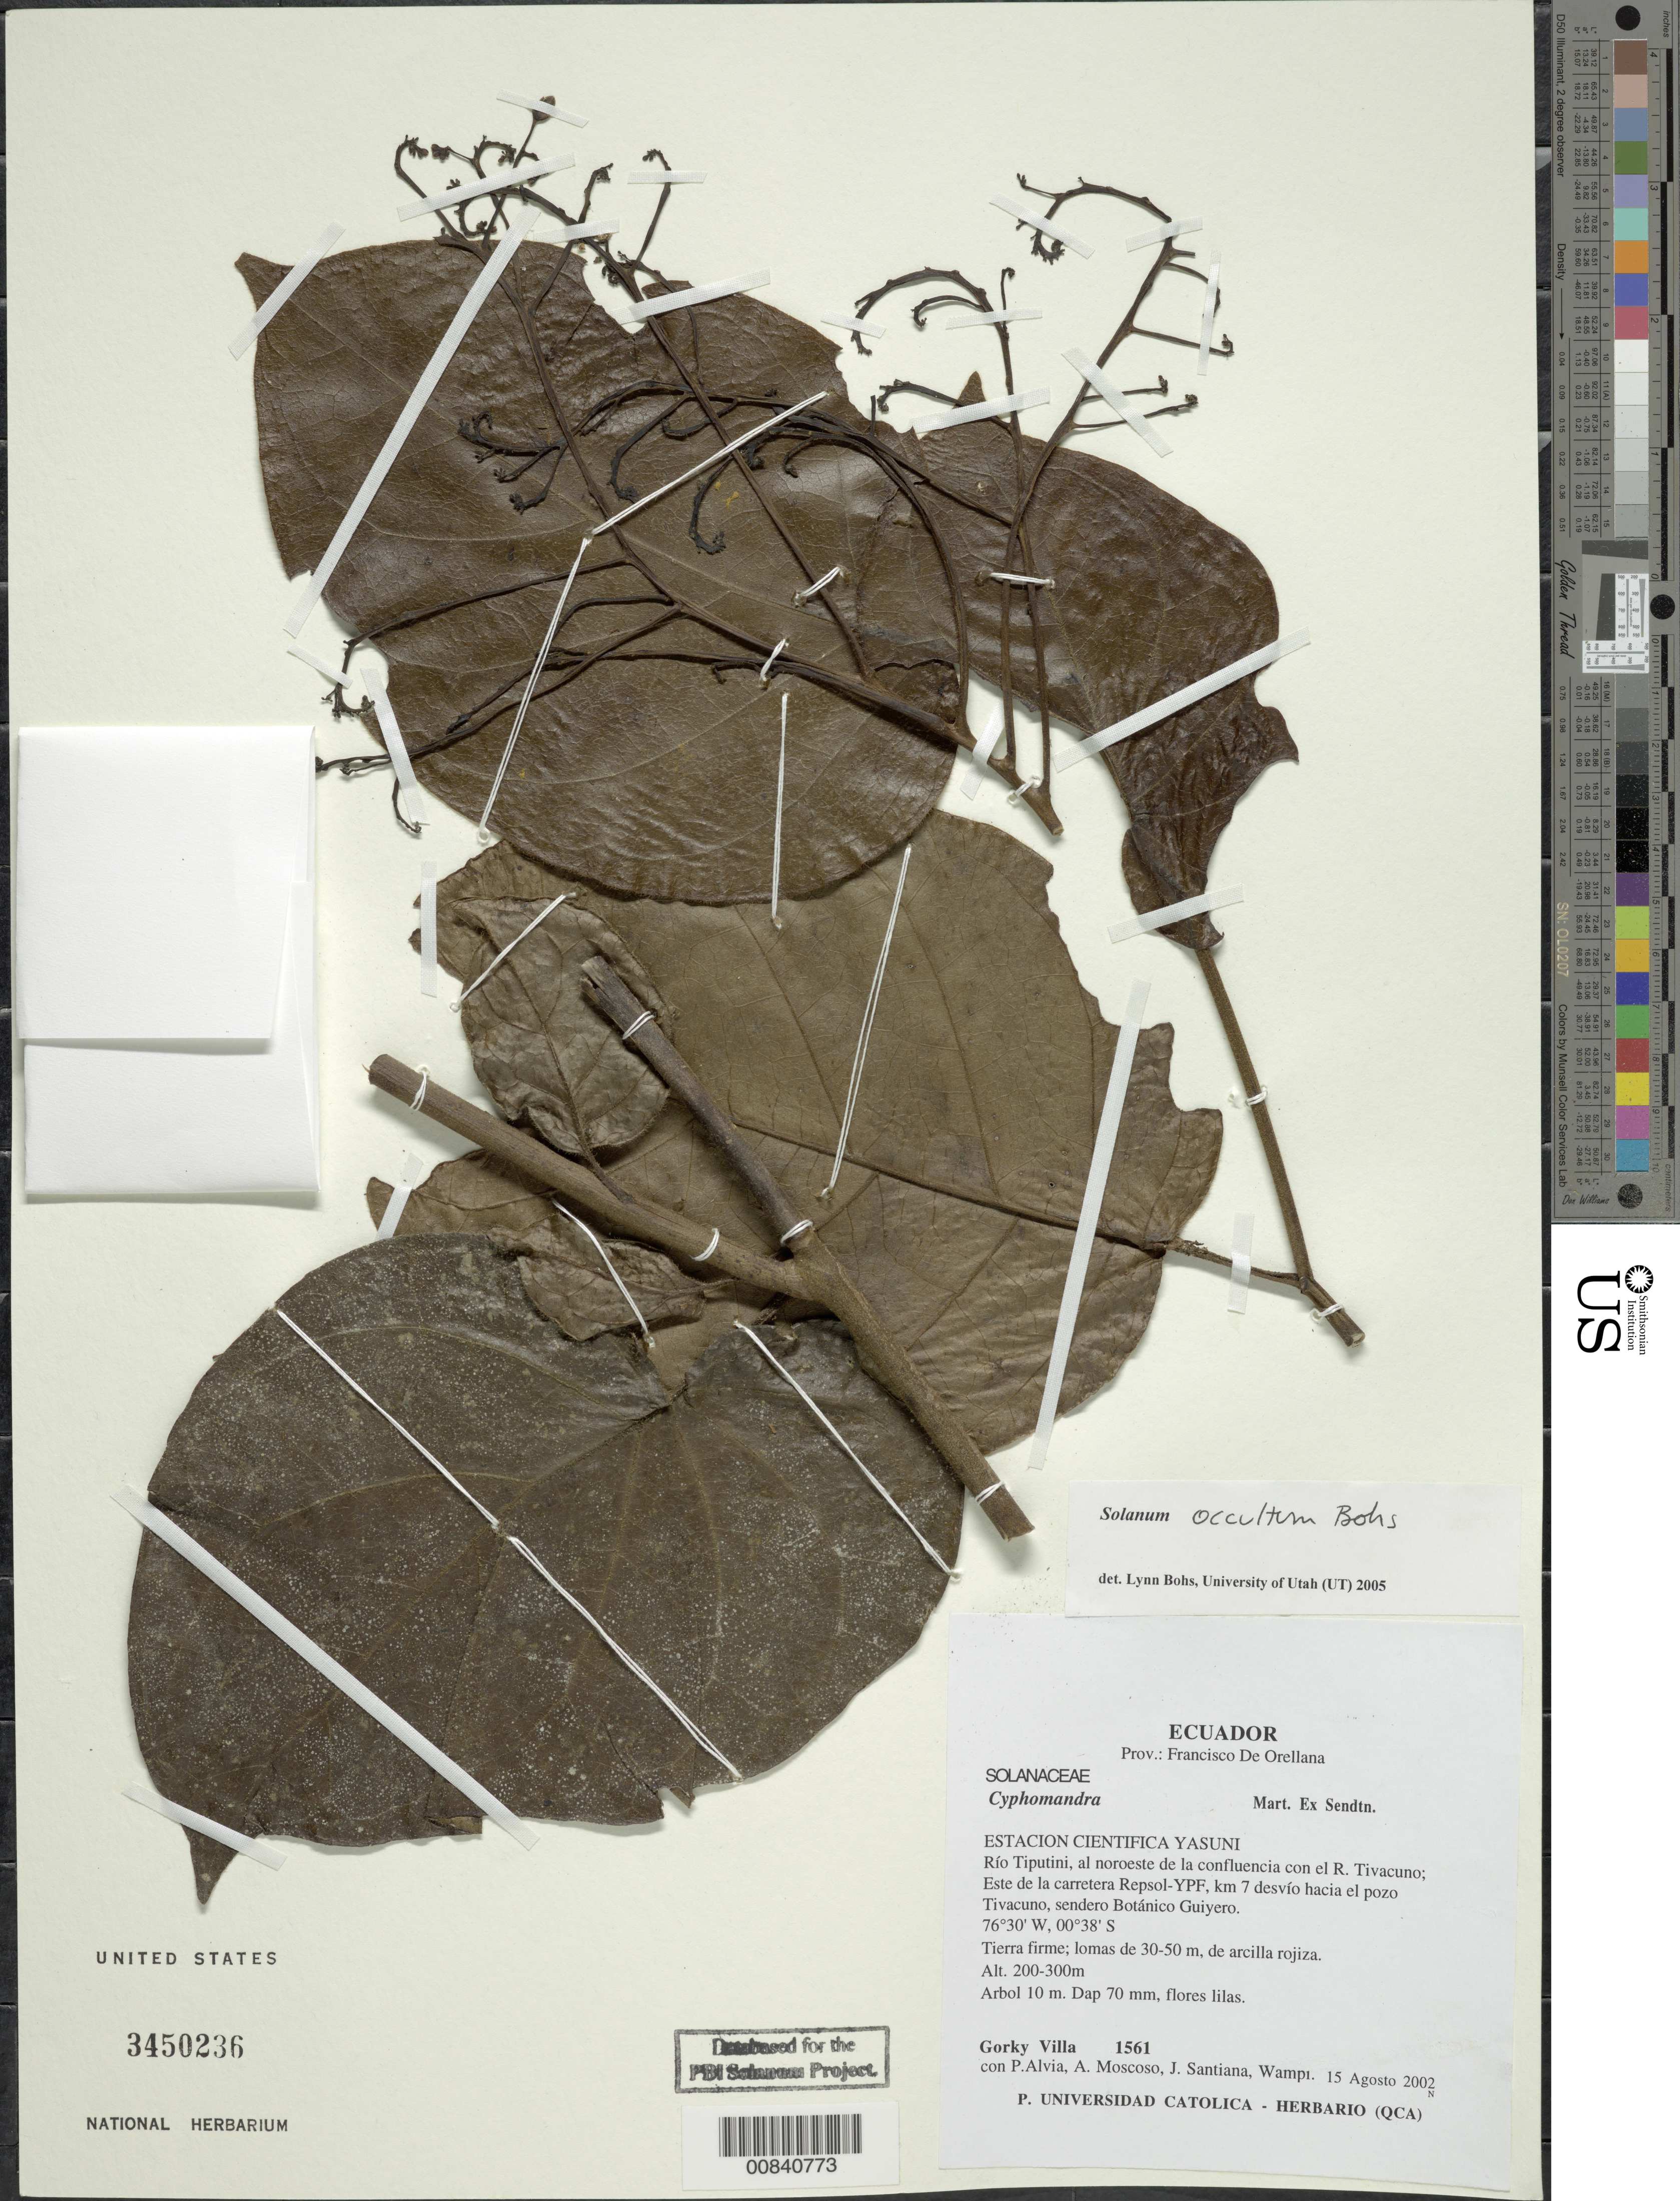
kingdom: Plantae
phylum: Tracheophyta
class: Magnoliopsida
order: Solanales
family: Solanaceae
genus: Solanum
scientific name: Solanum occultum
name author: Bohs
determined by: Knapp, S. D.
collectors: G. Villa, P. Alvia, A. Moscoso, J. Santiana & -. Wampi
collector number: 1561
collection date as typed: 15 Aug 2002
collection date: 2002-08-15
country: Ecuador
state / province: Napo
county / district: Francisco de Orellana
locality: Estación Cientifica Yasuní, Río Tiputini, al noroeste de la confluencia con el R. Tivacuno, este de la caretera Repsol-YPF, km 7 desvio hacia el pozo Tivacuno, sendero Botánico Guiyero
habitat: tierra firme, lomas de 30-50 m, de arcilla rojiza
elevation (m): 200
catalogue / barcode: US 3450236